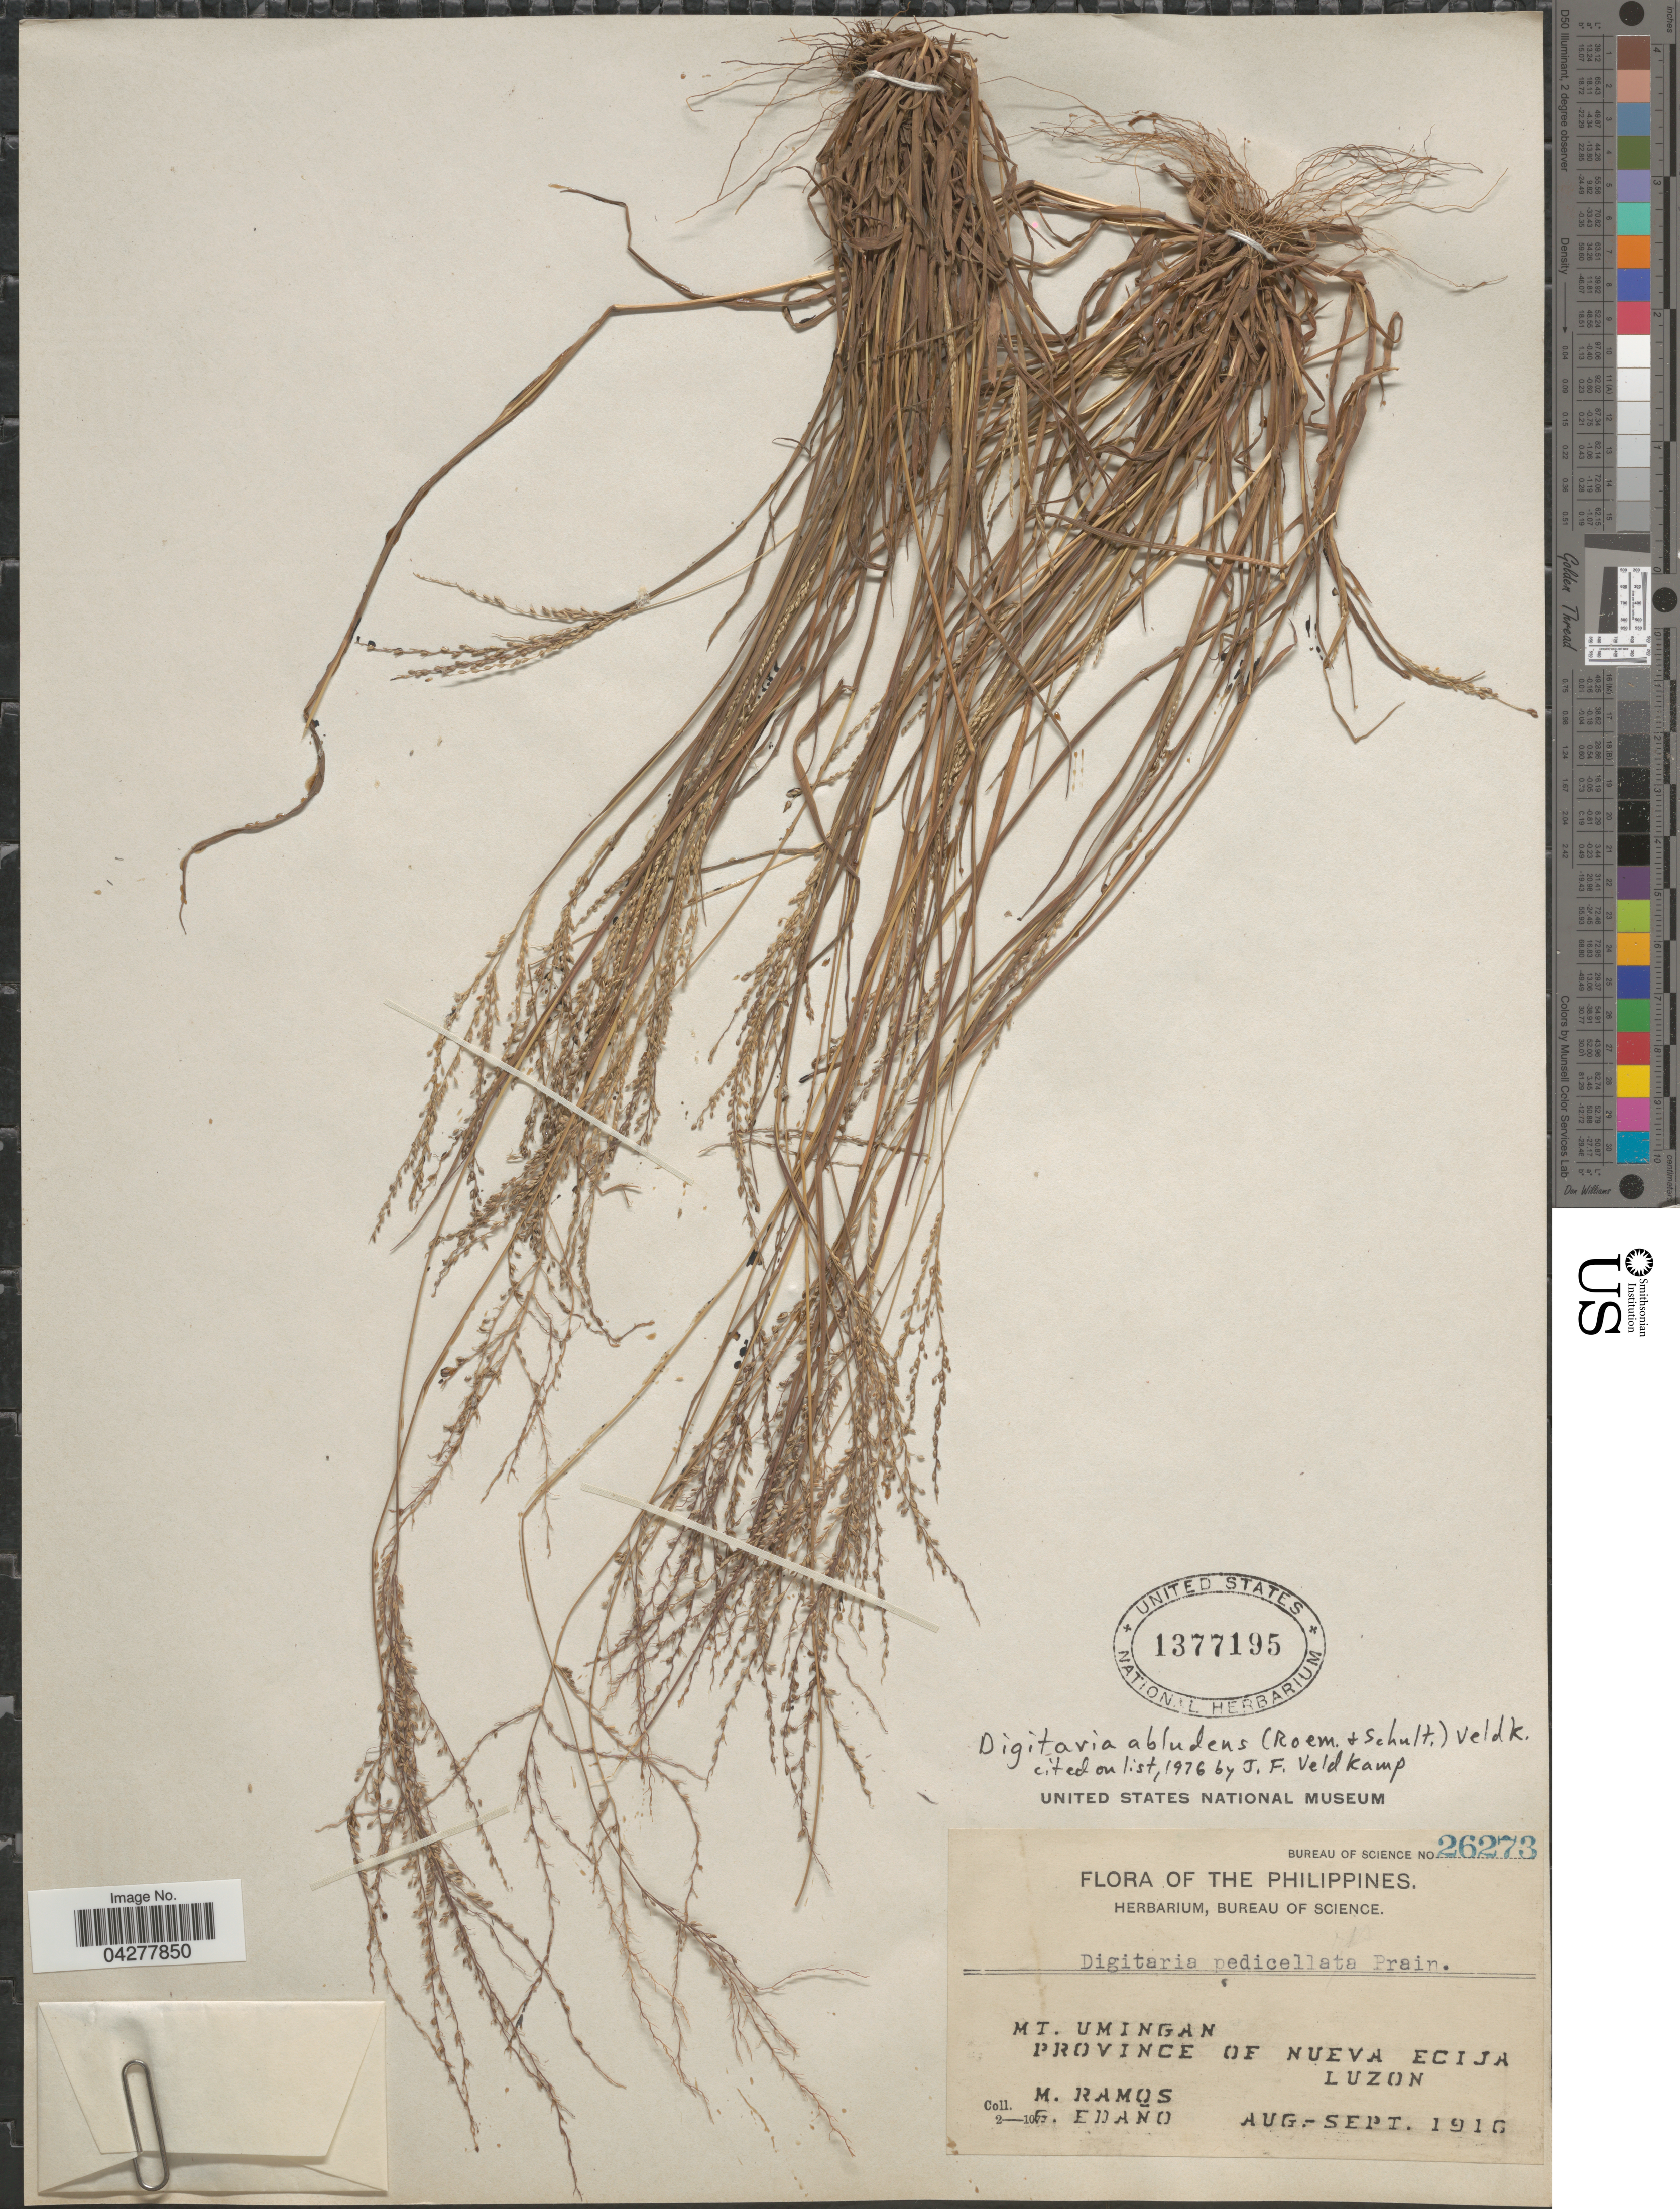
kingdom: Plantae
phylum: Tracheophyta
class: Liliopsida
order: Poales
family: Poaceae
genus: Digitaria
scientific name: Digitaria abludens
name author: (Roem. & Schult.) Veldkamp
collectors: M. Ramos & G. Edaño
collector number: Bureau of Science 26273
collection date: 1916-08/1916-09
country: Philippines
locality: Mt. Umingan. Province of Nueva Ecija. Luzon.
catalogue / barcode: US 1377195